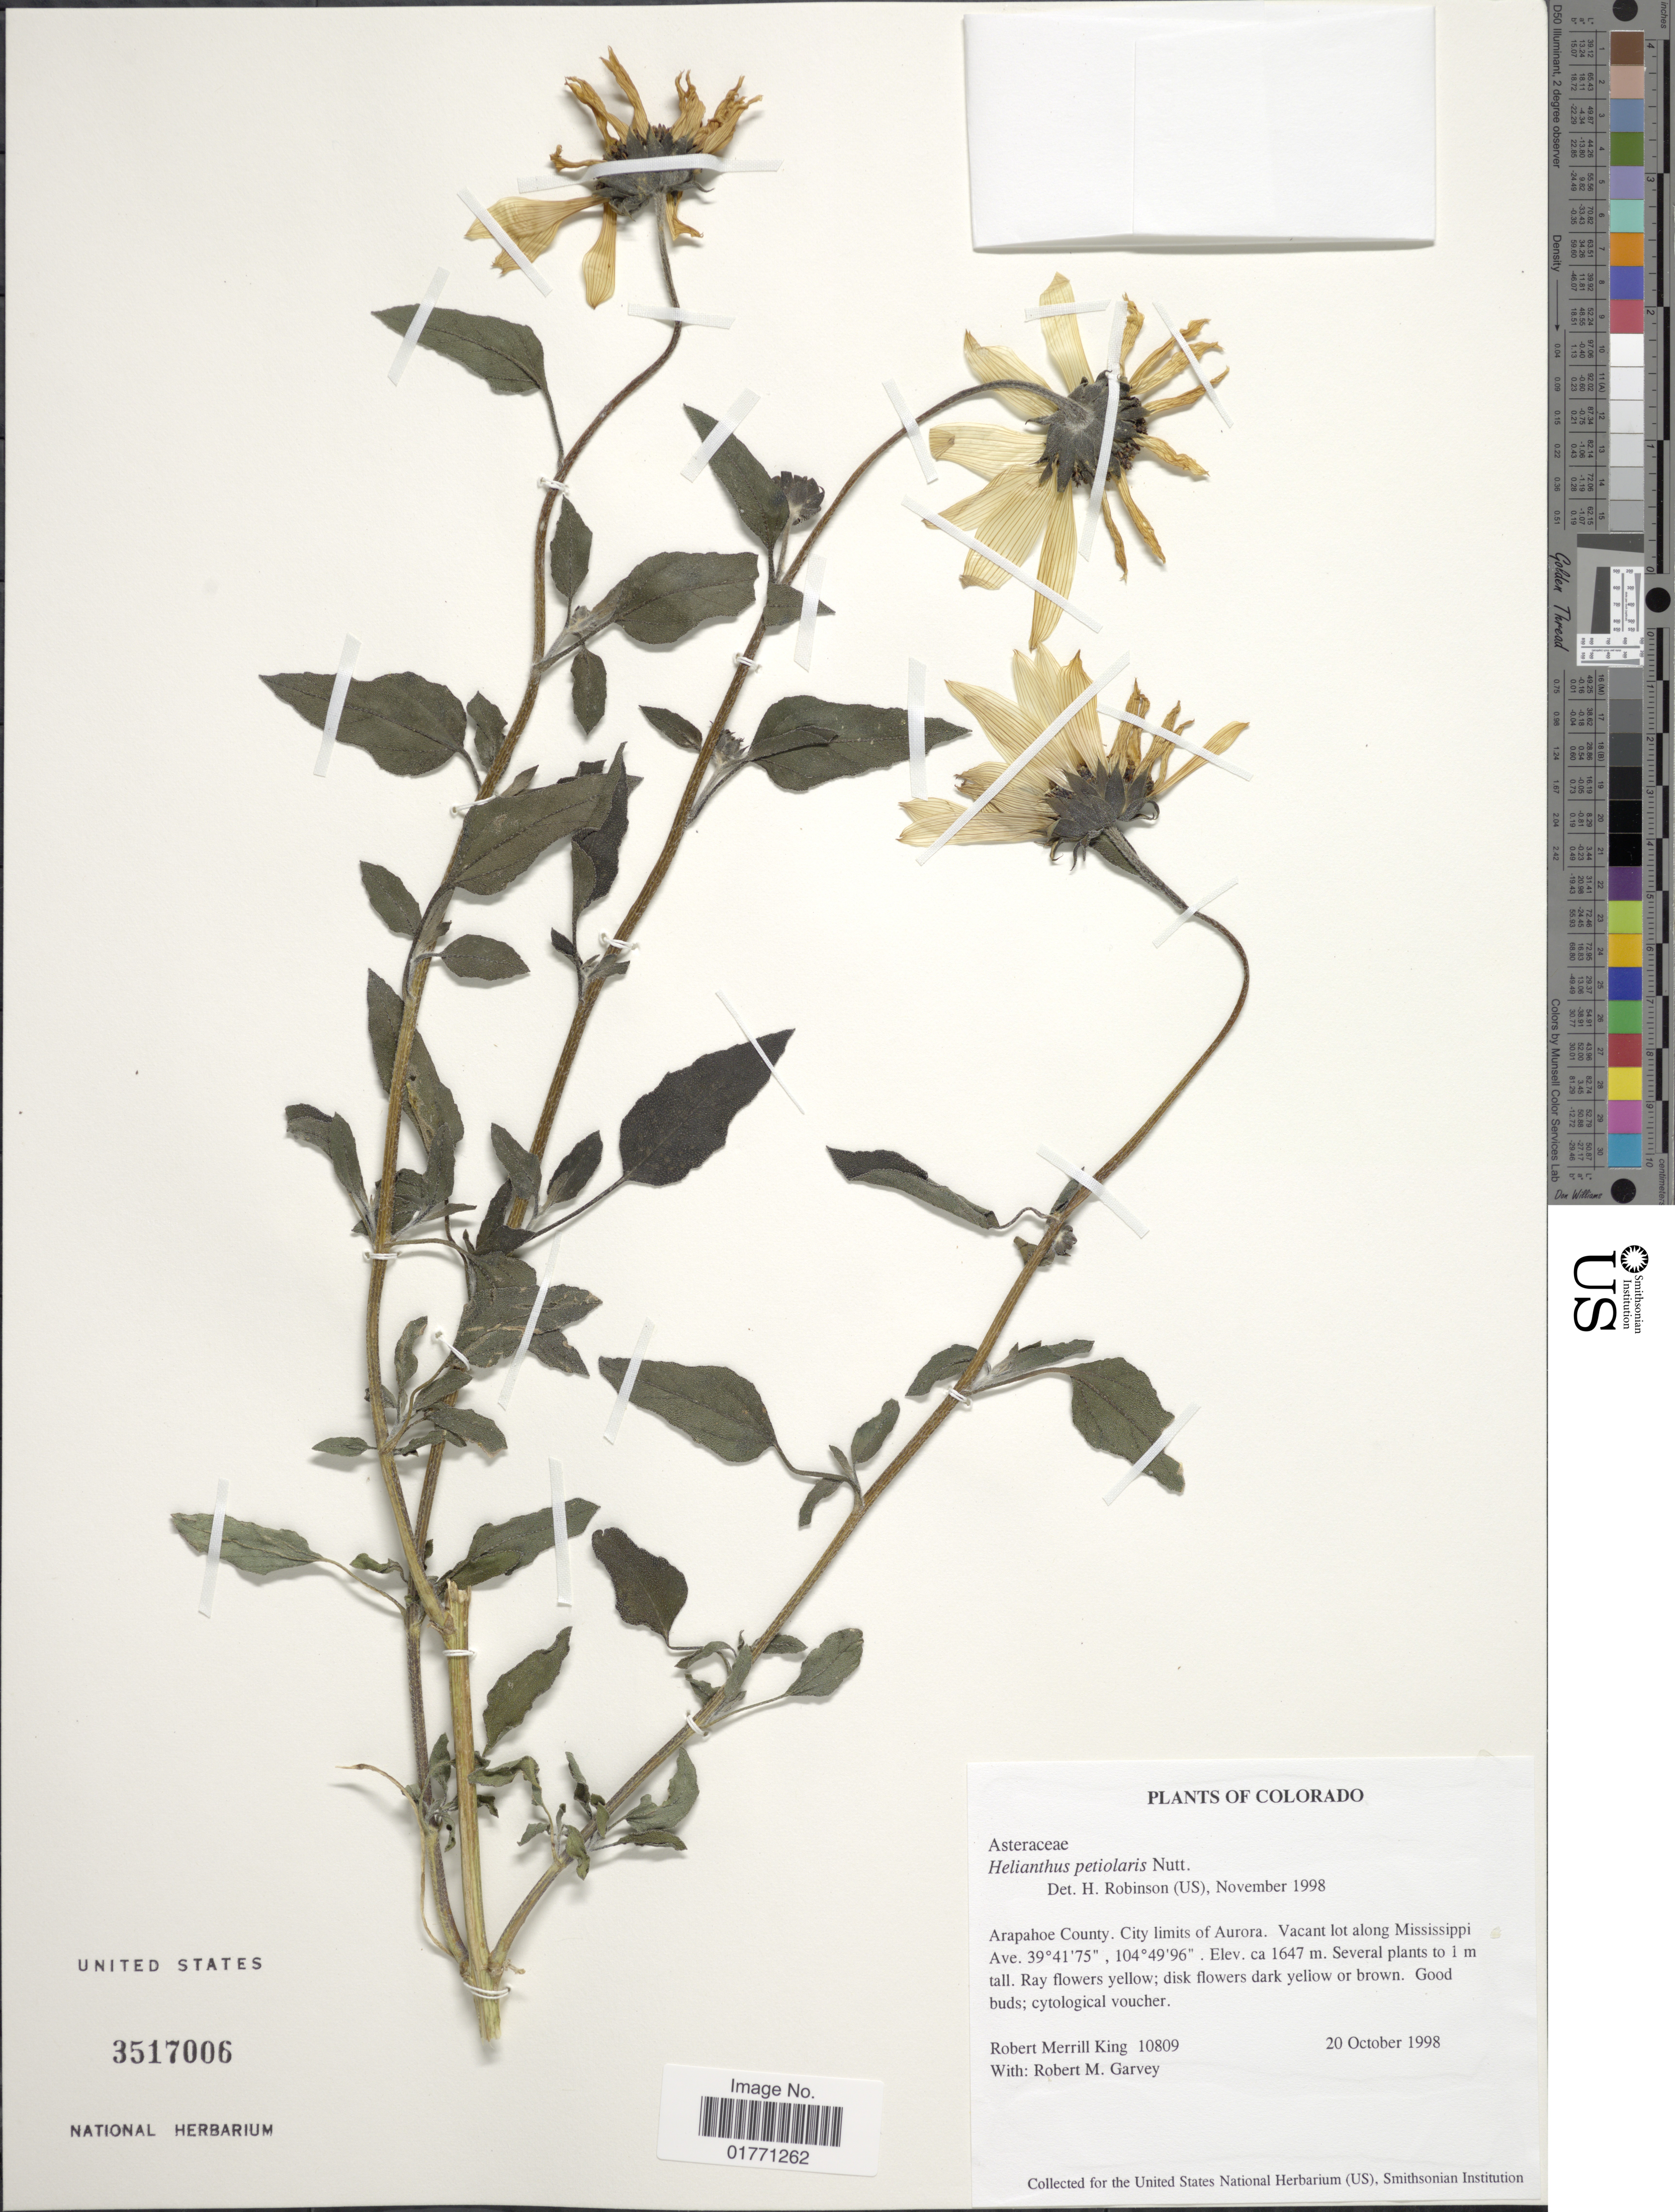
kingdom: Plantae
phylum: Tracheophyta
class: Magnoliopsida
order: Asterales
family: Asteraceae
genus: Helianthus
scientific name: Helianthus petiolaris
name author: Nutt.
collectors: R. M. King & R. Garvey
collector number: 10809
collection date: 1998-10-20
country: United States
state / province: Colorado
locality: Arapahoe County, City limits of Aurora, vacant lot along Mississippi Ave.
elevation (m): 1647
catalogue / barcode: US 3517006